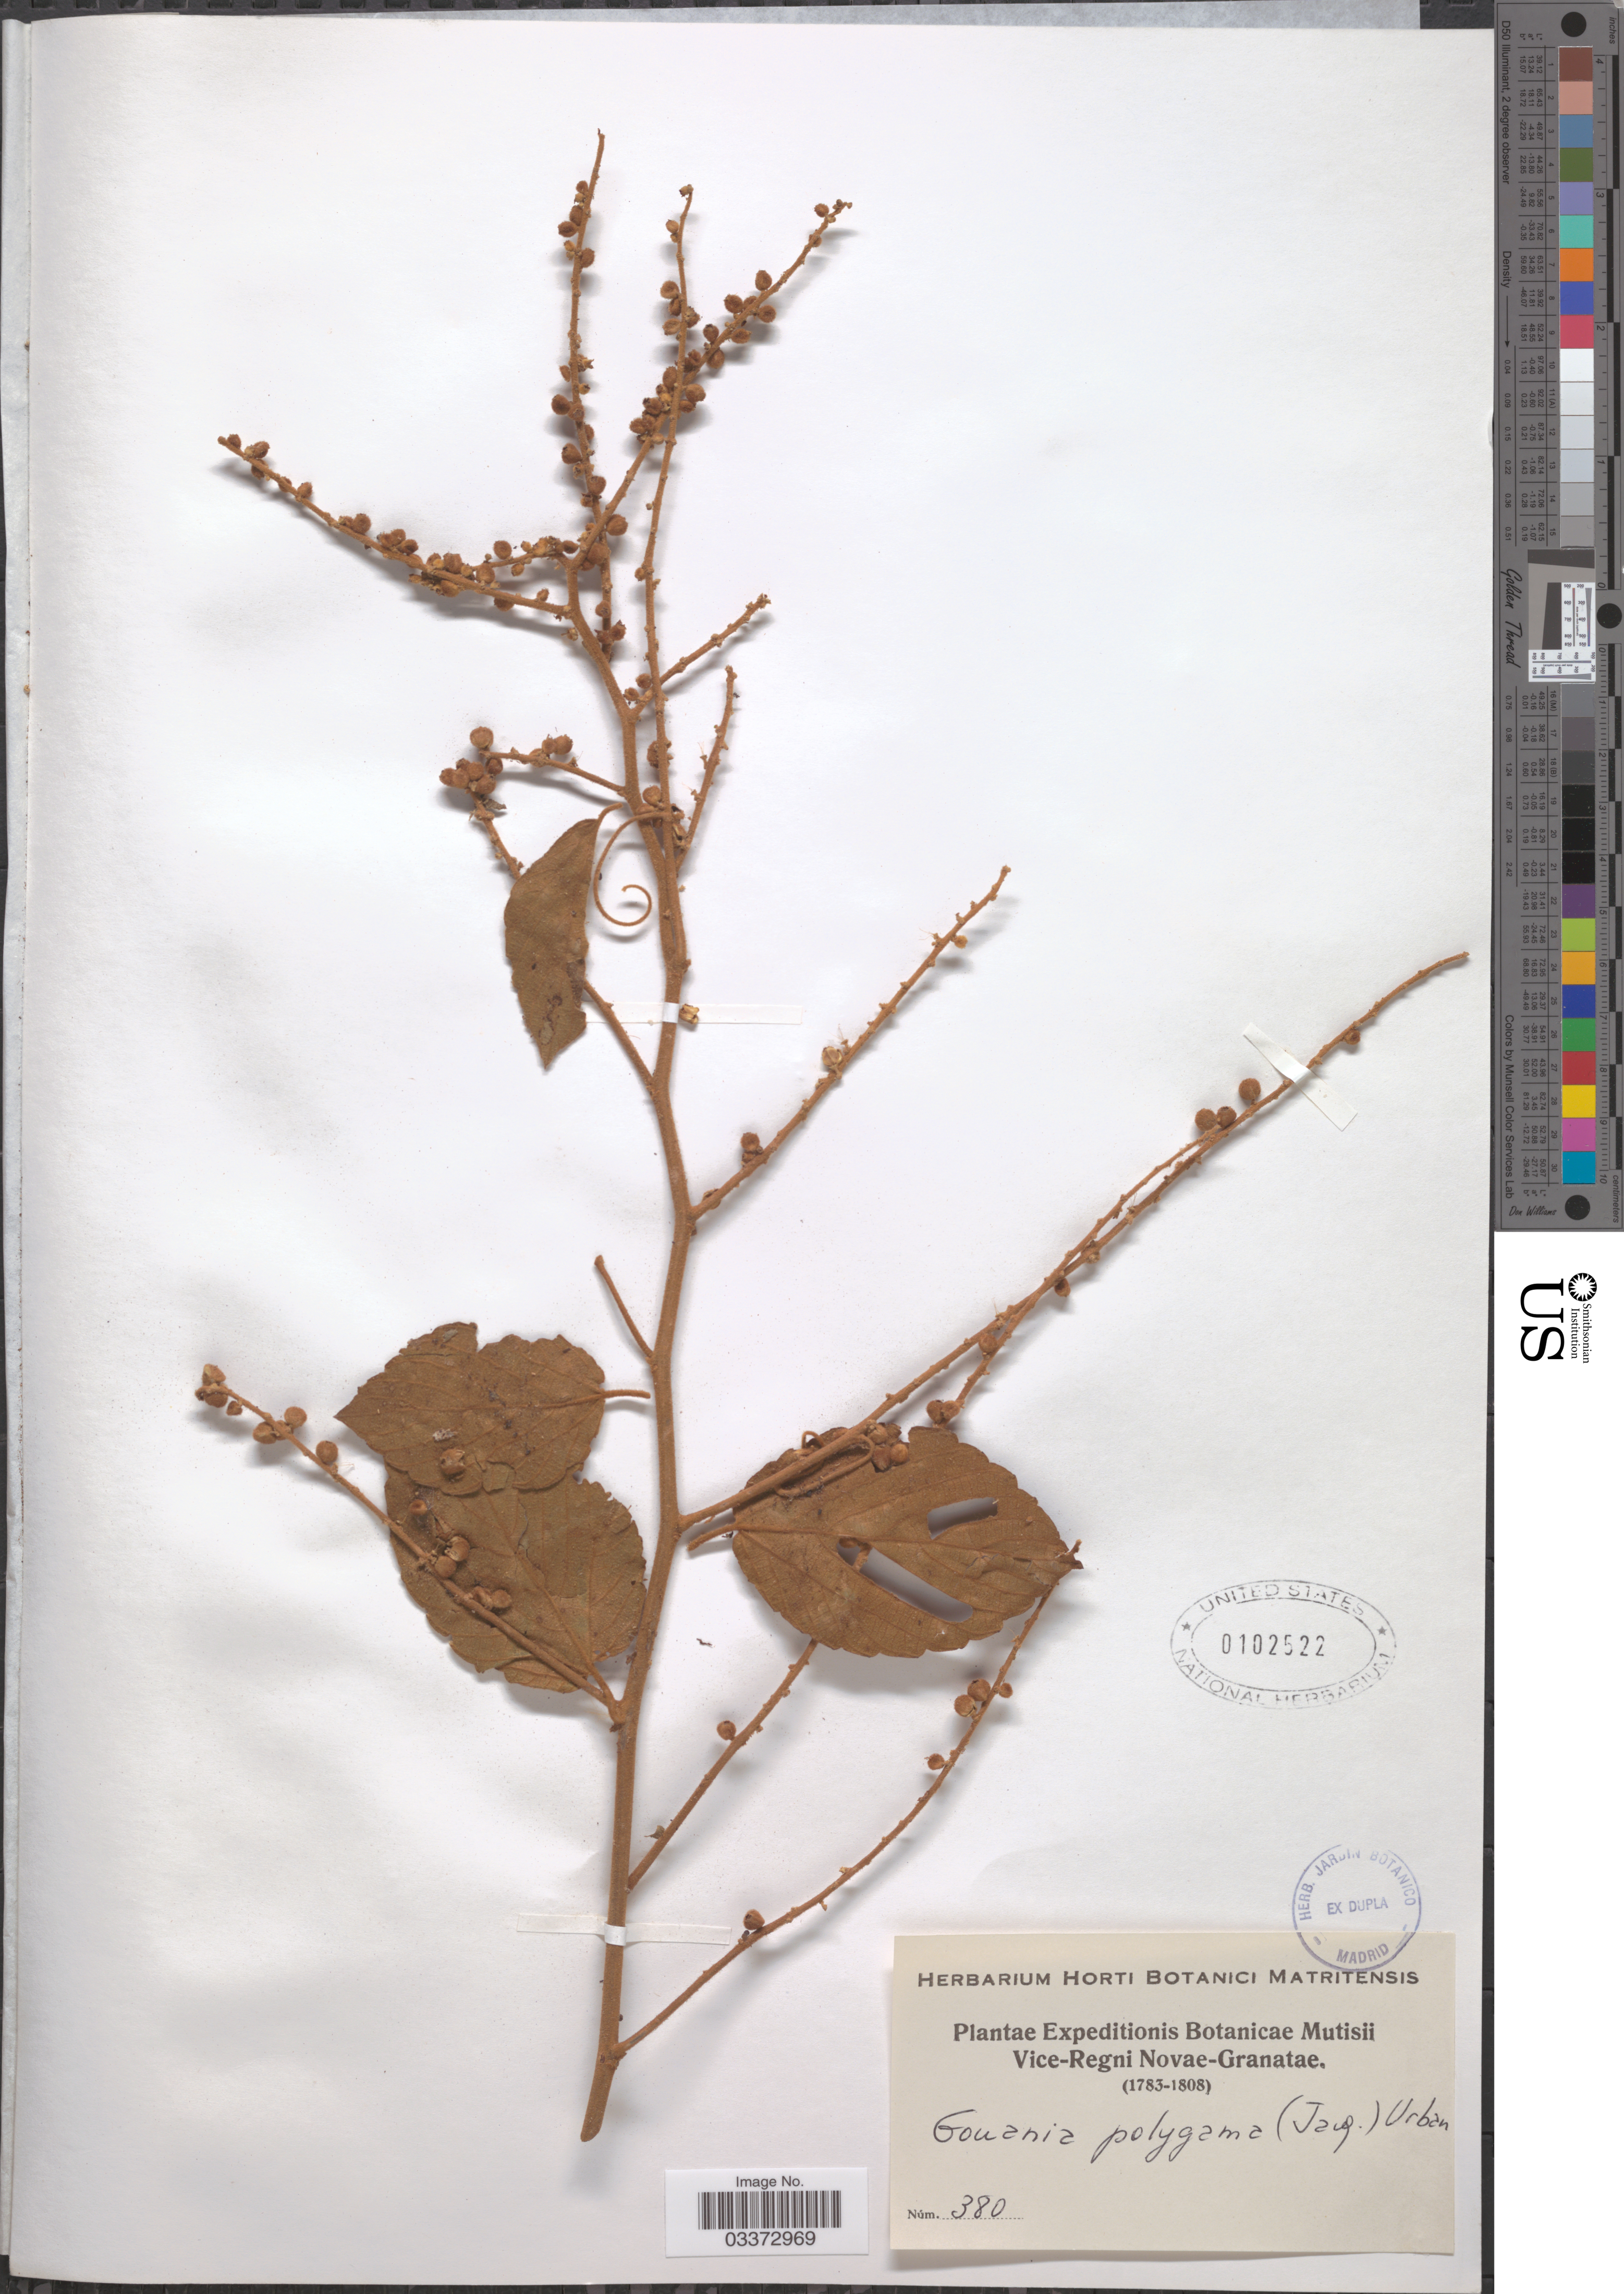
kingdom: Plantae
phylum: Tracheophyta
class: Magnoliopsida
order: Rosales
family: Rhamnaceae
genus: Gouania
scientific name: Gouania polygama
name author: (Jacq.) Urb.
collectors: Expeditions Botanicae Mutisii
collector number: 380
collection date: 1783/1808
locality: Vice-Regni Novae-Granatae.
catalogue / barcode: US 102522